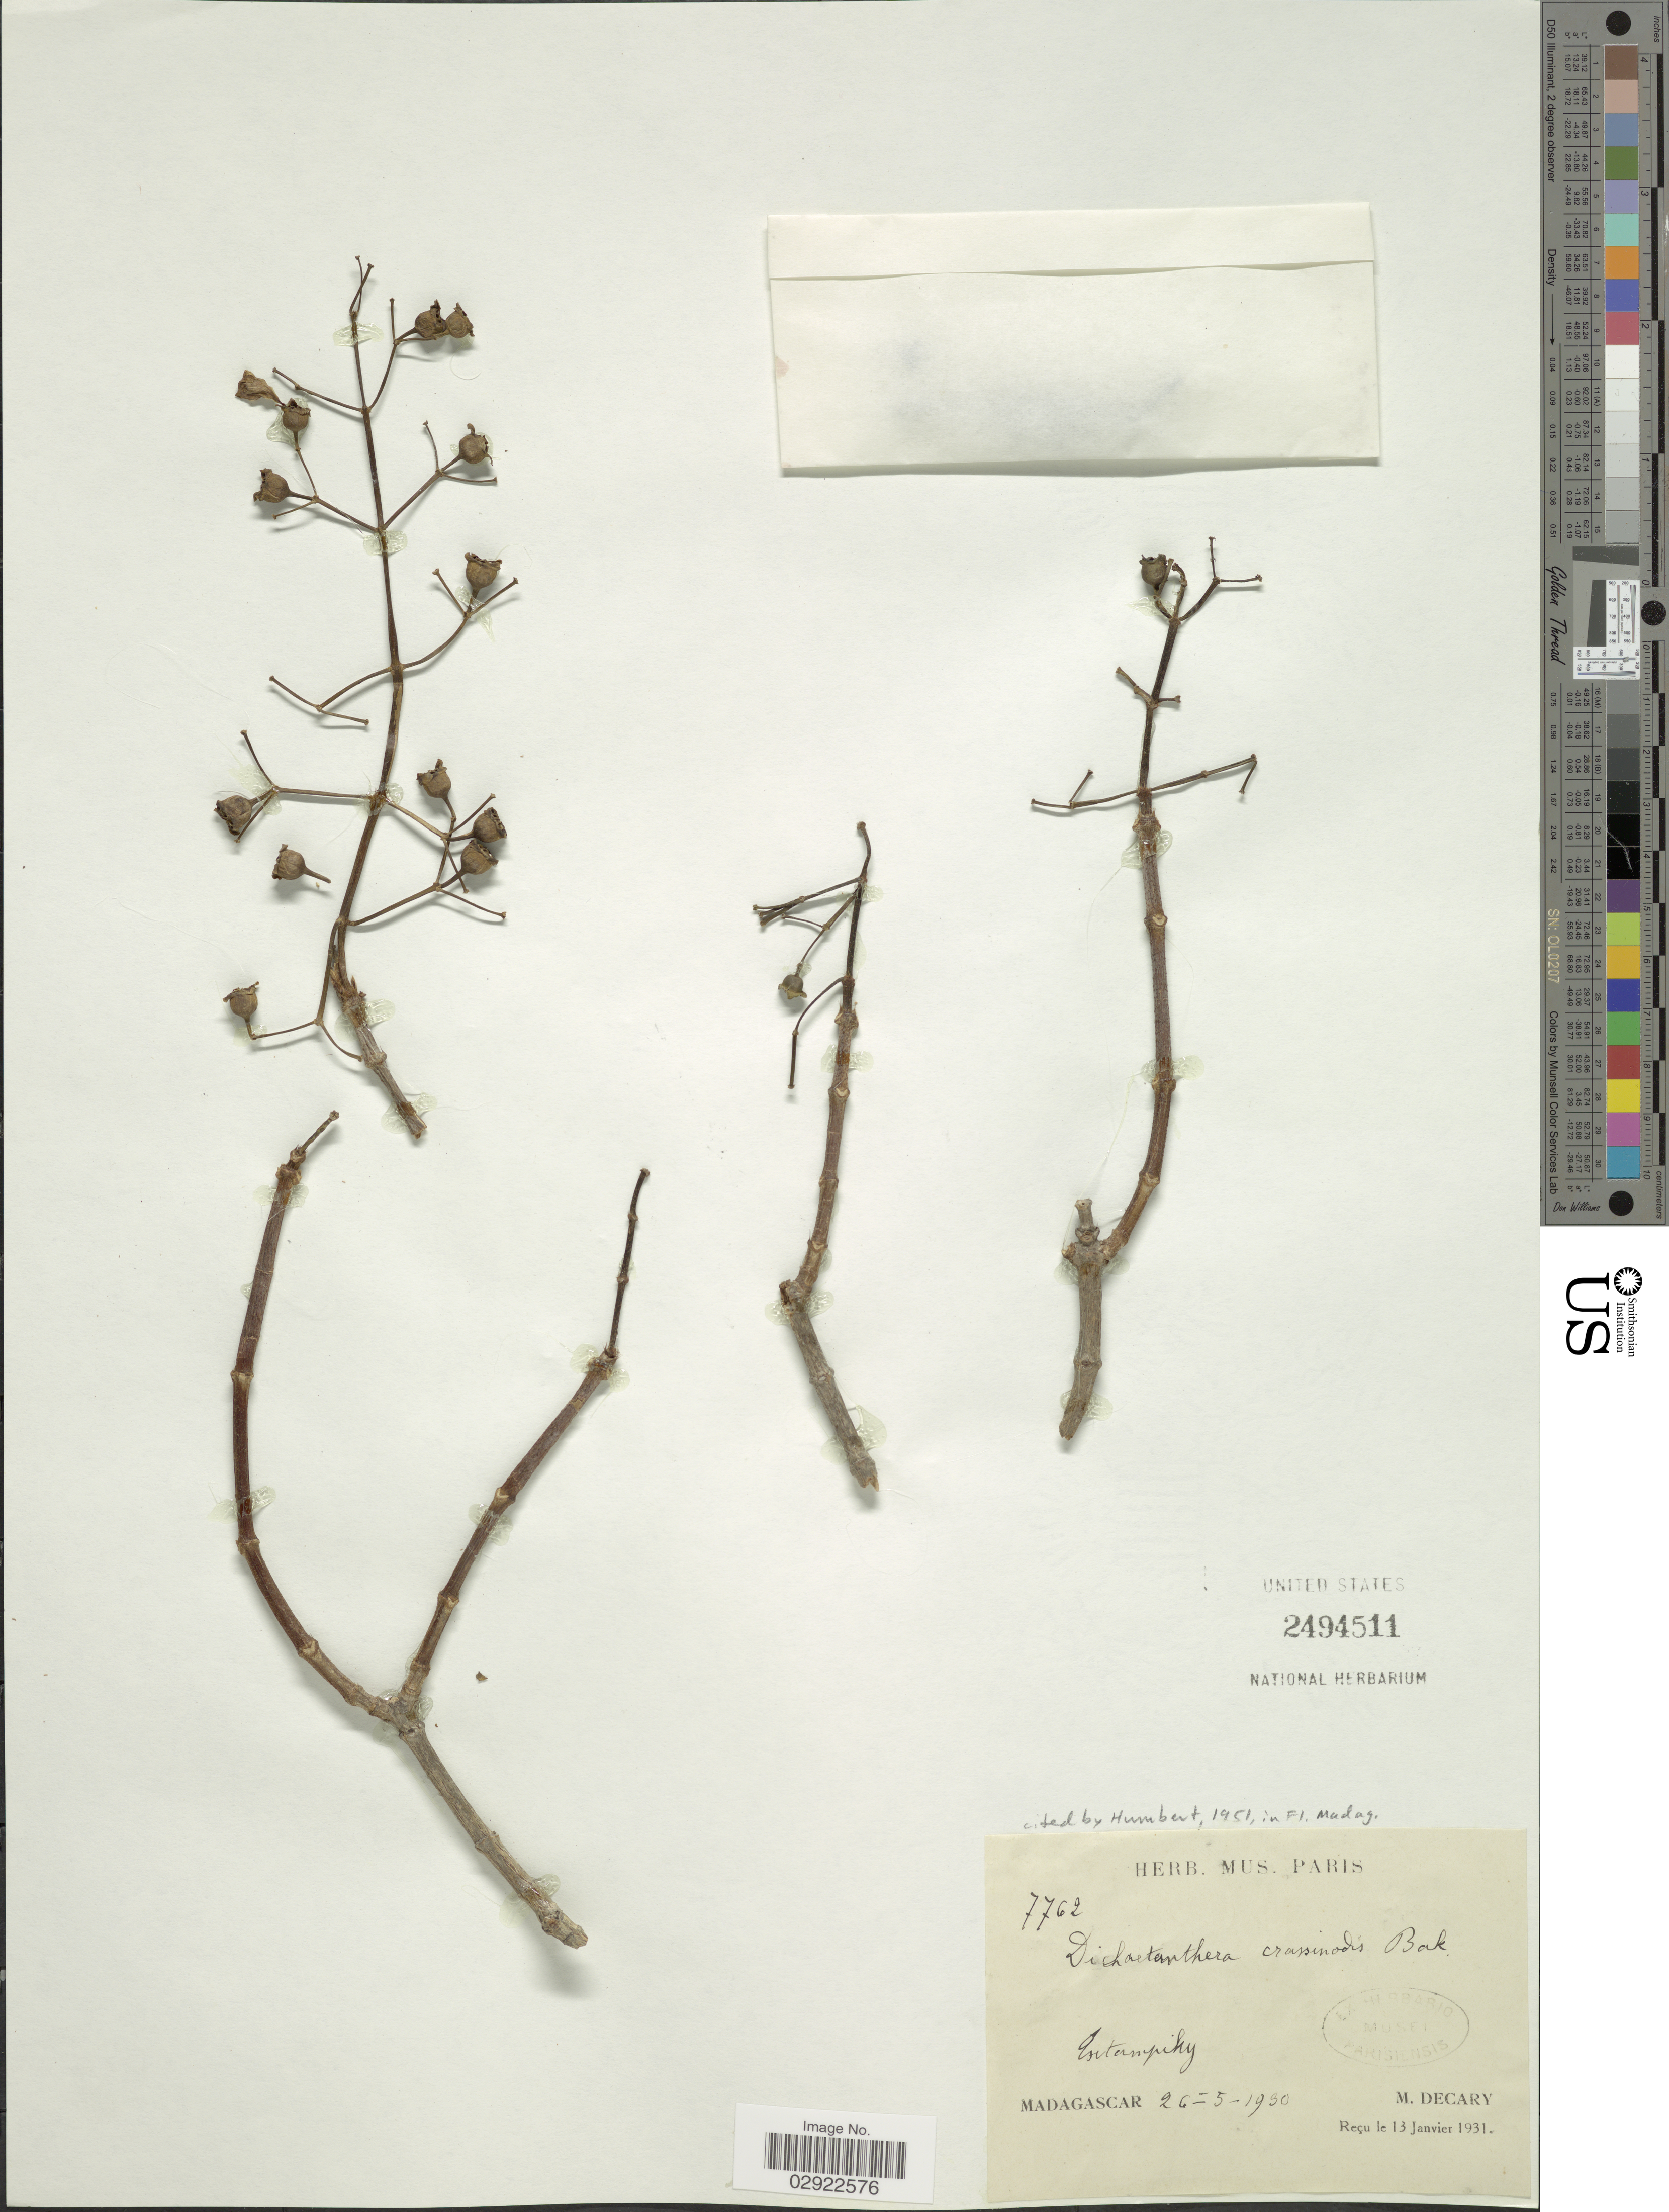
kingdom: Plantae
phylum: Tracheophyta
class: Magnoliopsida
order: Myrtales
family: Melastomataceae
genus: Dichaetanthera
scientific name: Dichaetanthera crassinodis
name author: Baker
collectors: R. Decary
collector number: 7762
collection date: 1930-05-26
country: Madagascar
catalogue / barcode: US 2494511